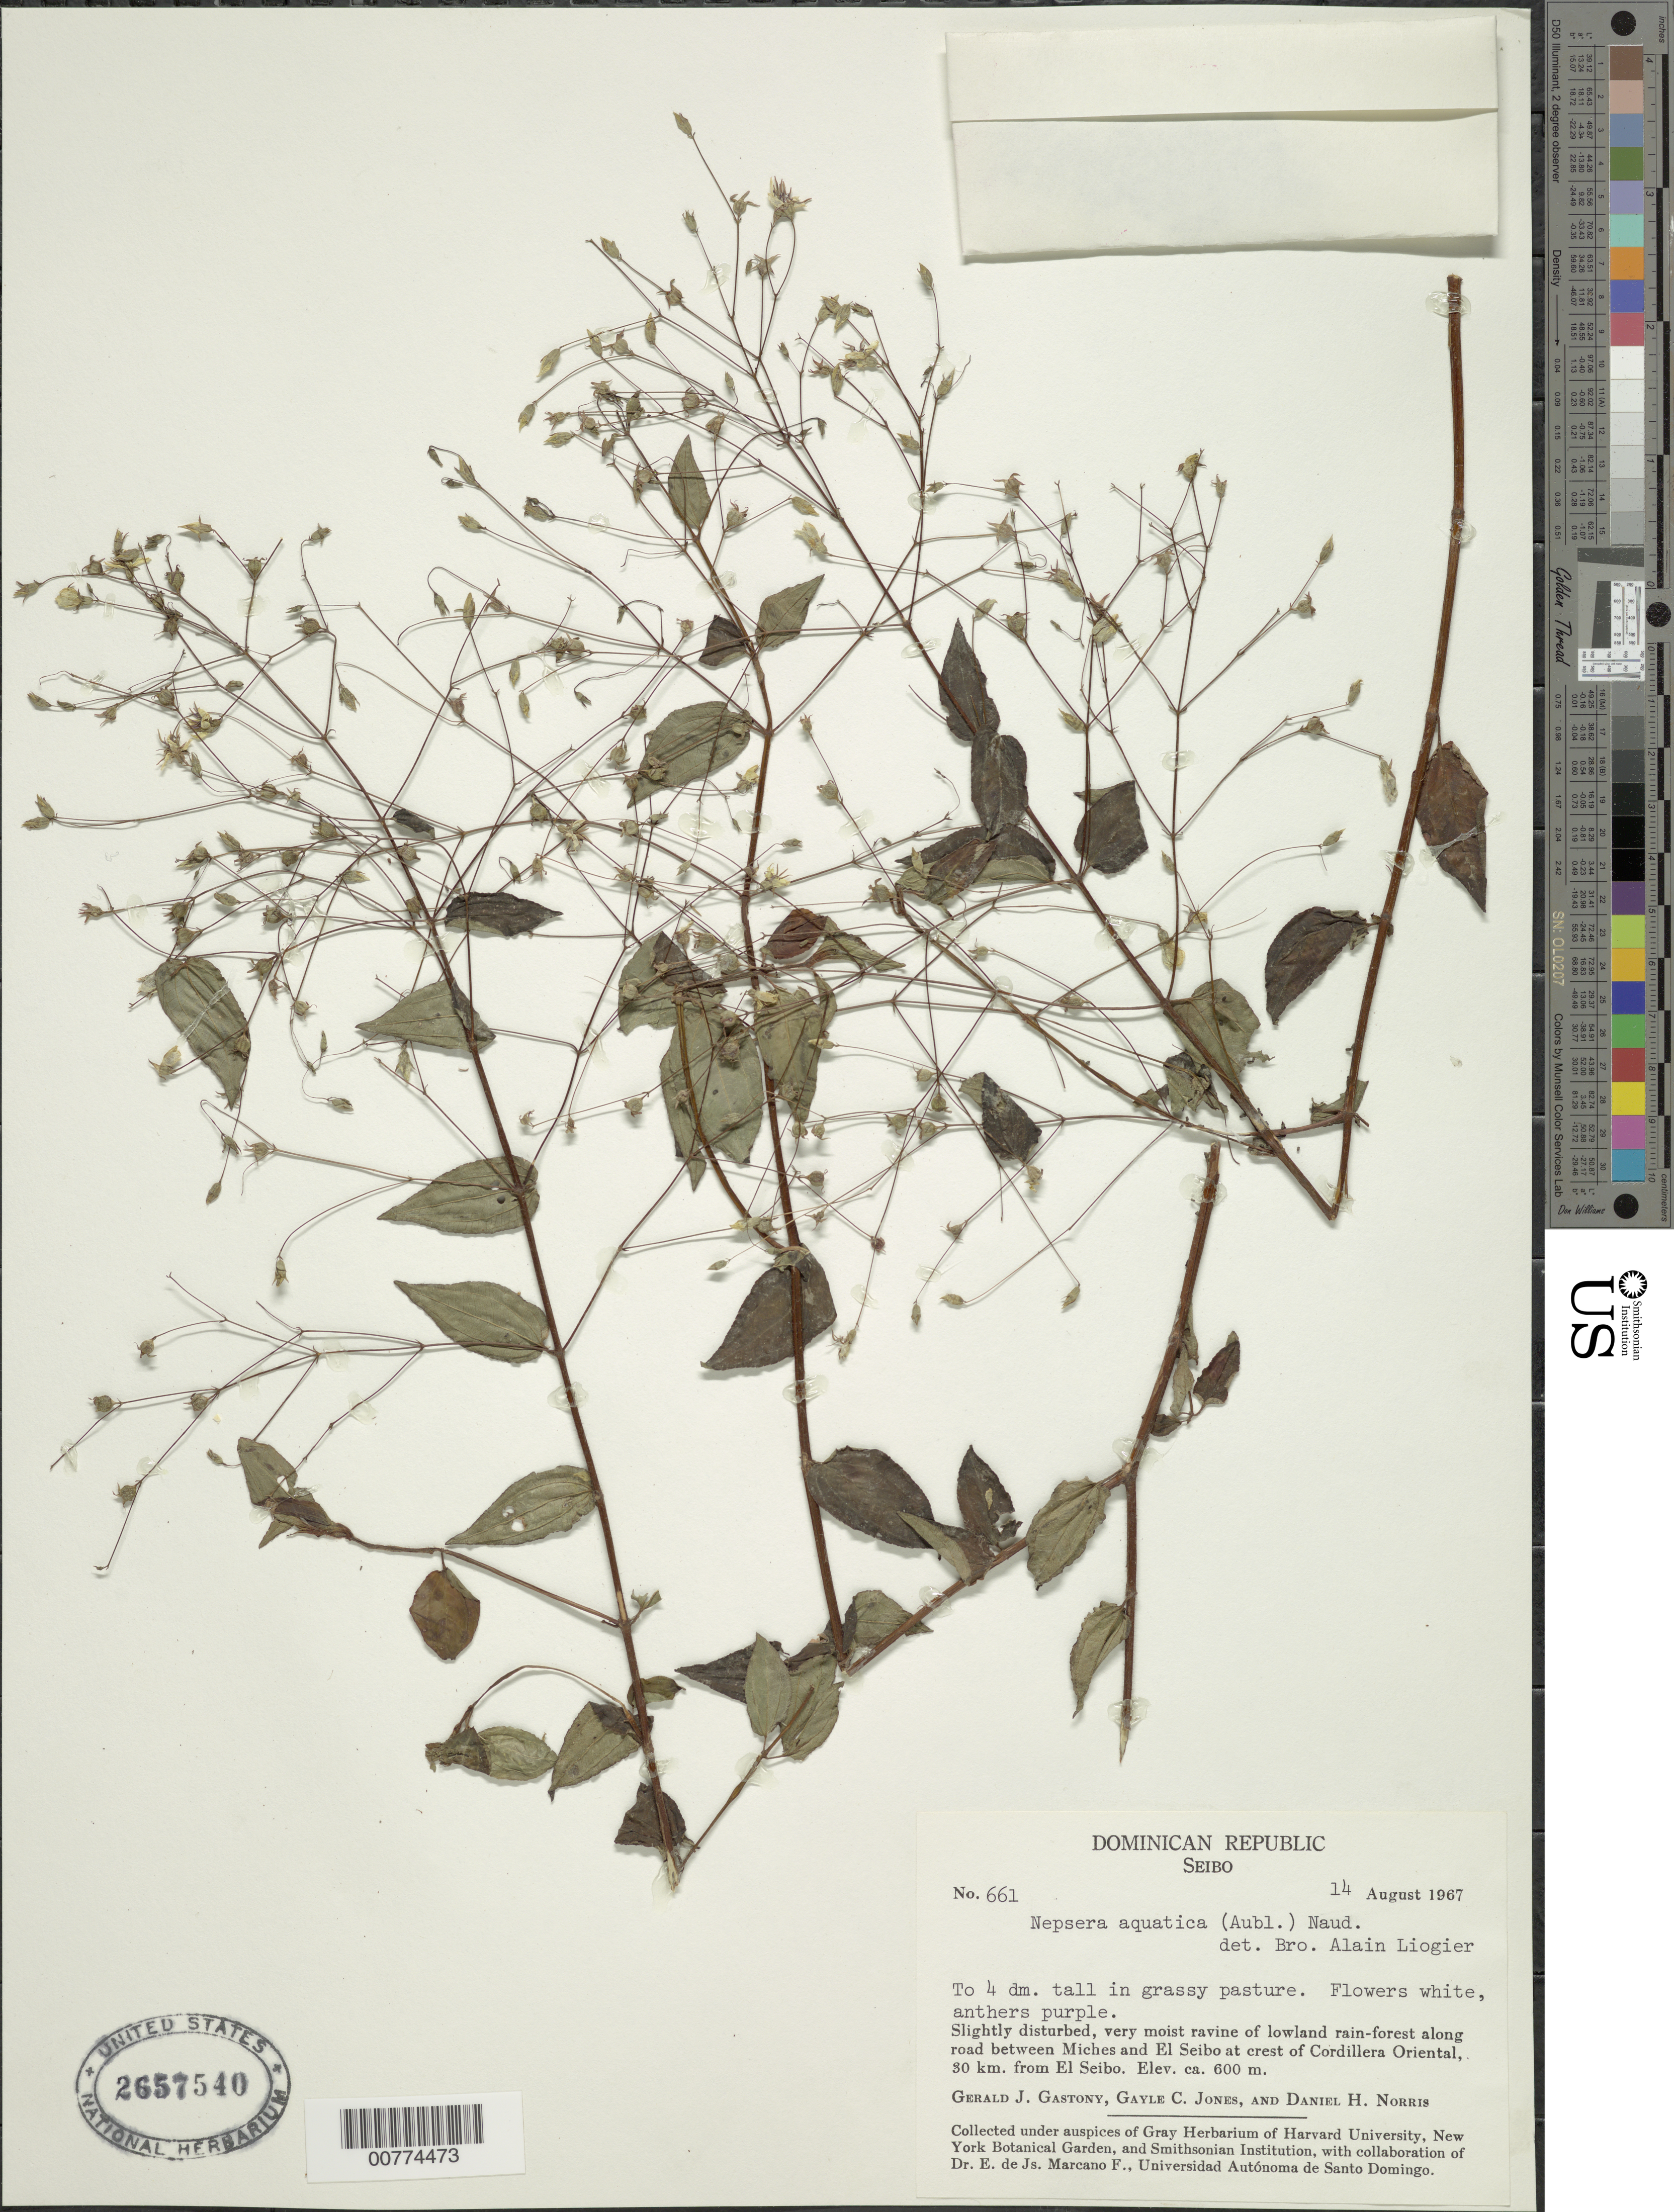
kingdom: Plantae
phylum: Tracheophyta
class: Magnoliopsida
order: Myrtales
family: Melastomataceae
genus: Nepsera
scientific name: Nepsera aquatica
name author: (Aubl.) Naudin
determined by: Liogier, Alain H.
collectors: G. Gastony, G. C. Jones & D. H. Norris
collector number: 661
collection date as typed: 14 Aug 1967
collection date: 1967-08-14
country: Dominican Republic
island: Hispaniola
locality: Along road between Miches and El Seibo at crest of Cordillera Oriental, 30 km from El Seibo.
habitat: Slightly distrubed, very moist ravine of lowland rain-forest; grassy pasture.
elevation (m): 600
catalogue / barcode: US 2657540